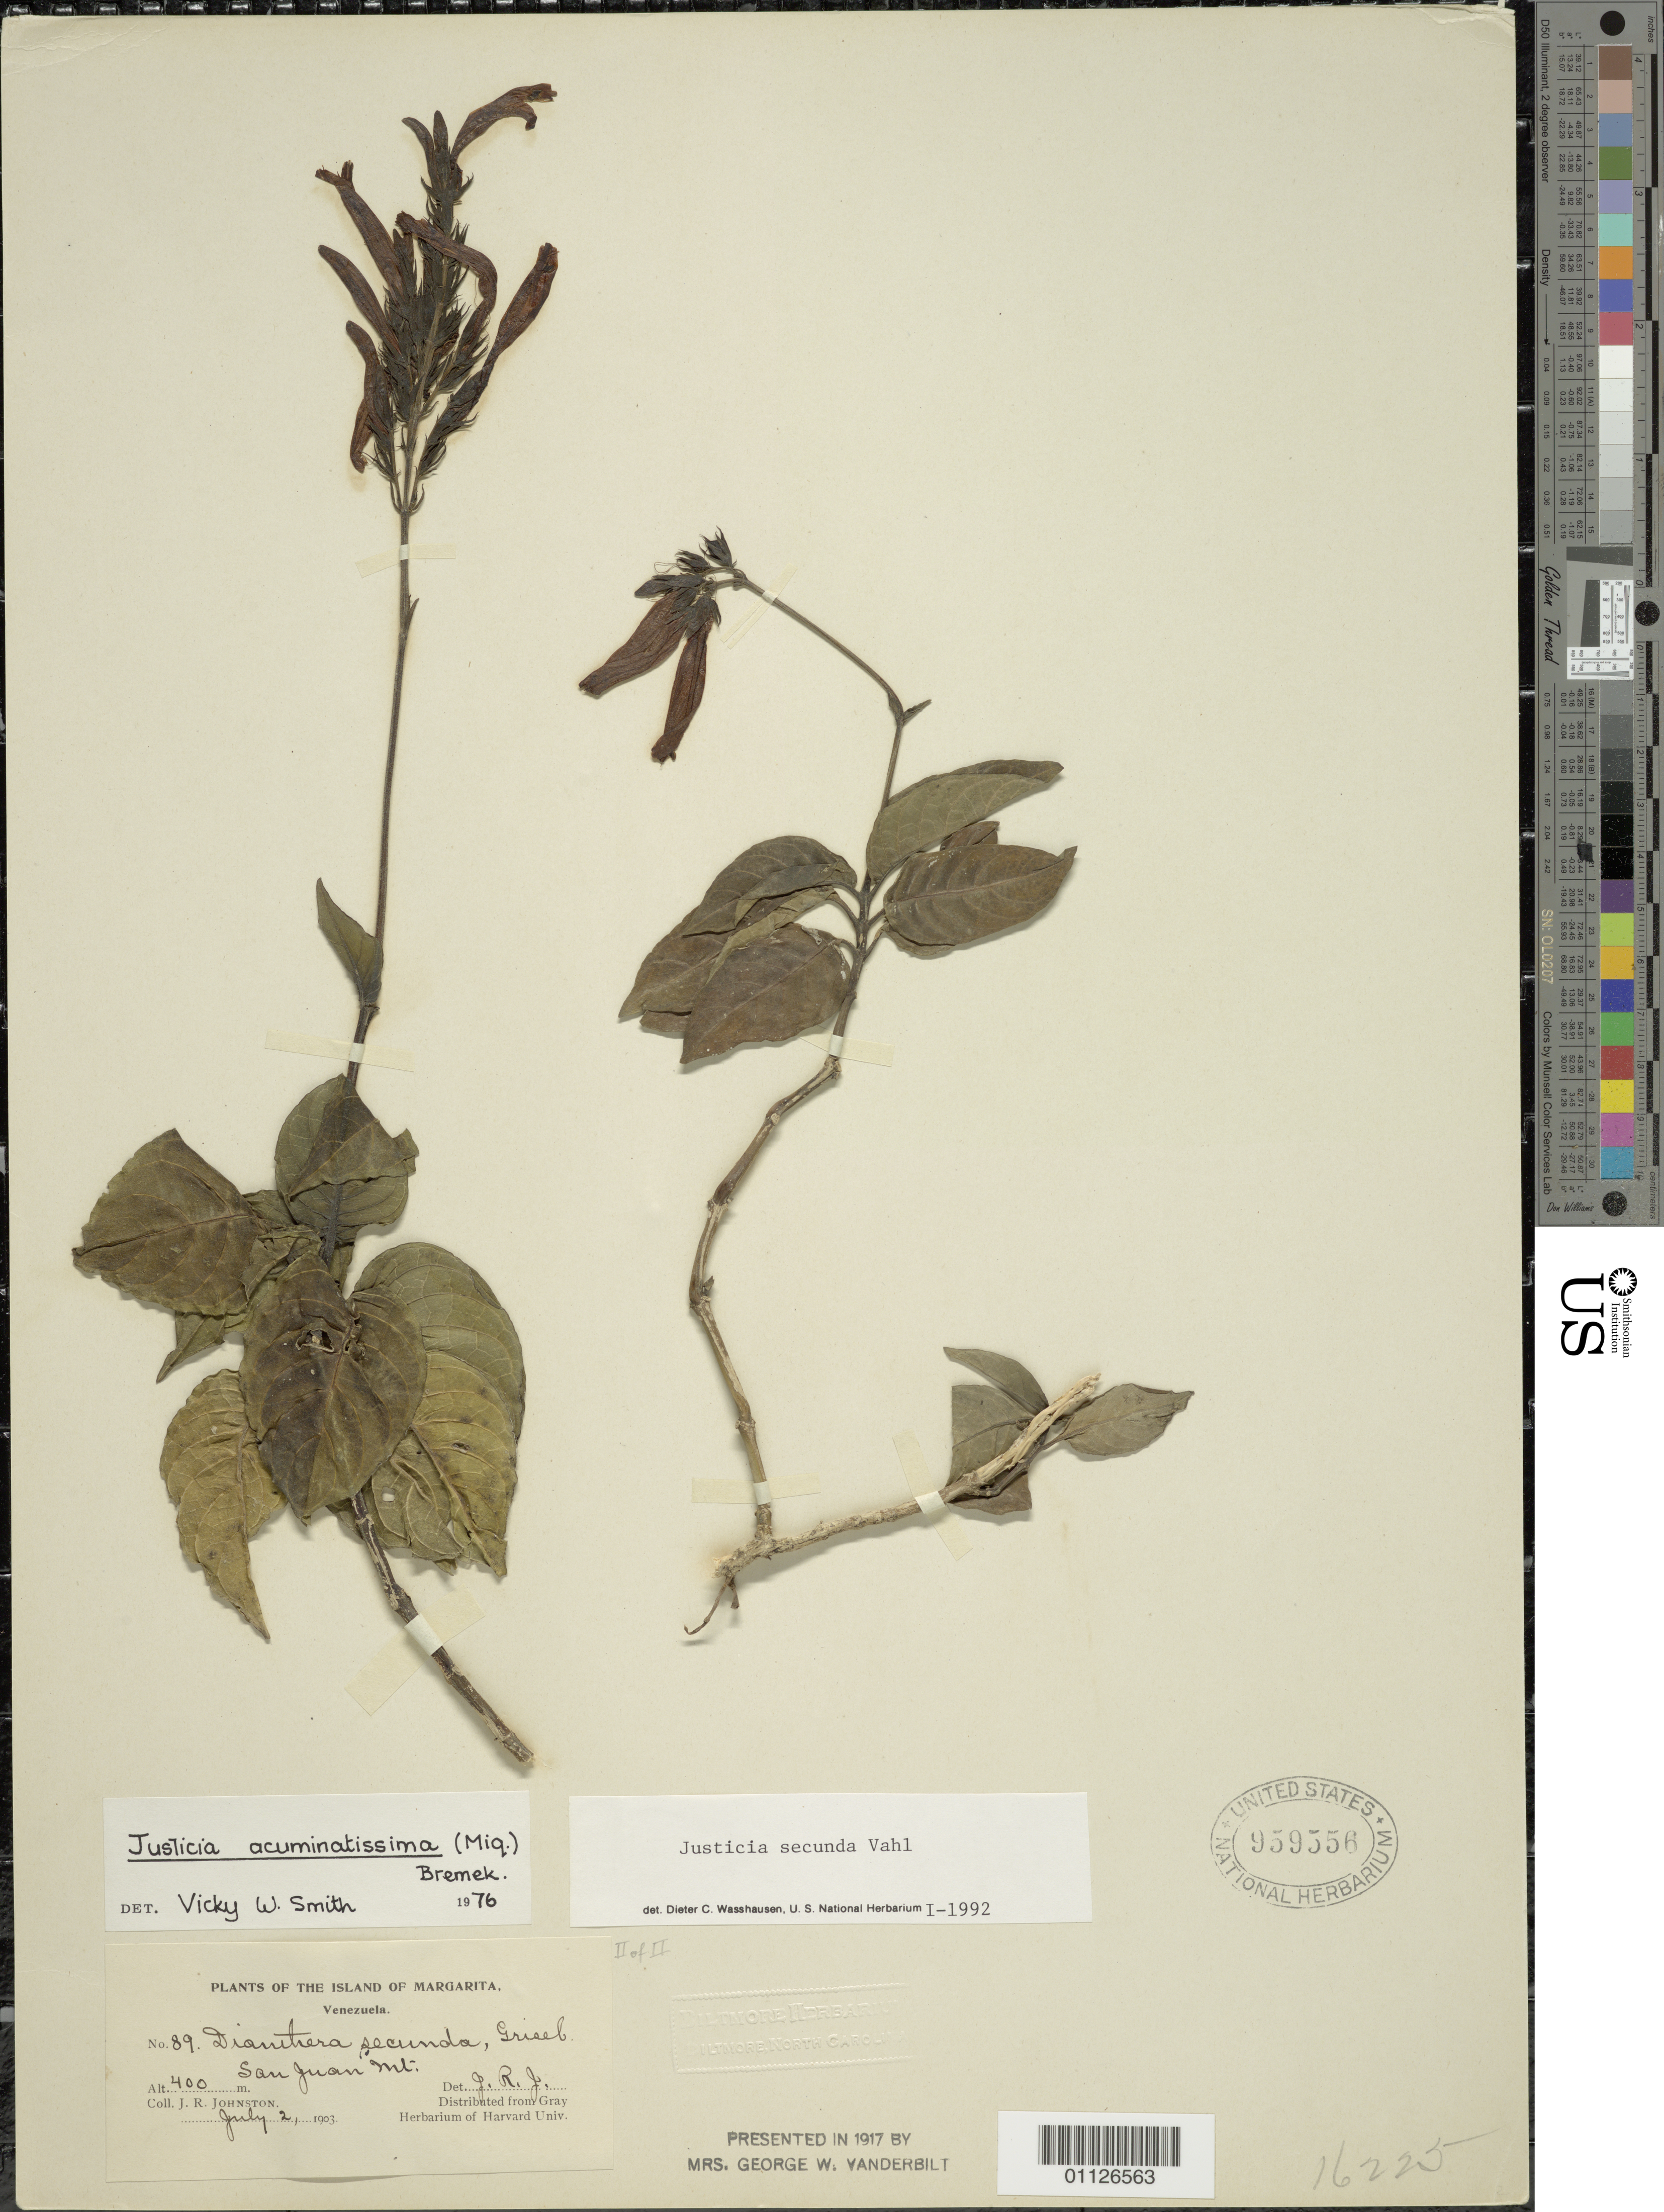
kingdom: Plantae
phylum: Tracheophyta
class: Magnoliopsida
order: Lamiales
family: Acanthaceae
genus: Justicia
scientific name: Justicia secunda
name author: Vahl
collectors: J. Johnston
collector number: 89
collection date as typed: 02 Jul 1903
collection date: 1903-07-02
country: Venezuela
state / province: Nueva Esparta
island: Margarita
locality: San Juan Mt.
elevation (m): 400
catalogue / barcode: US 959556